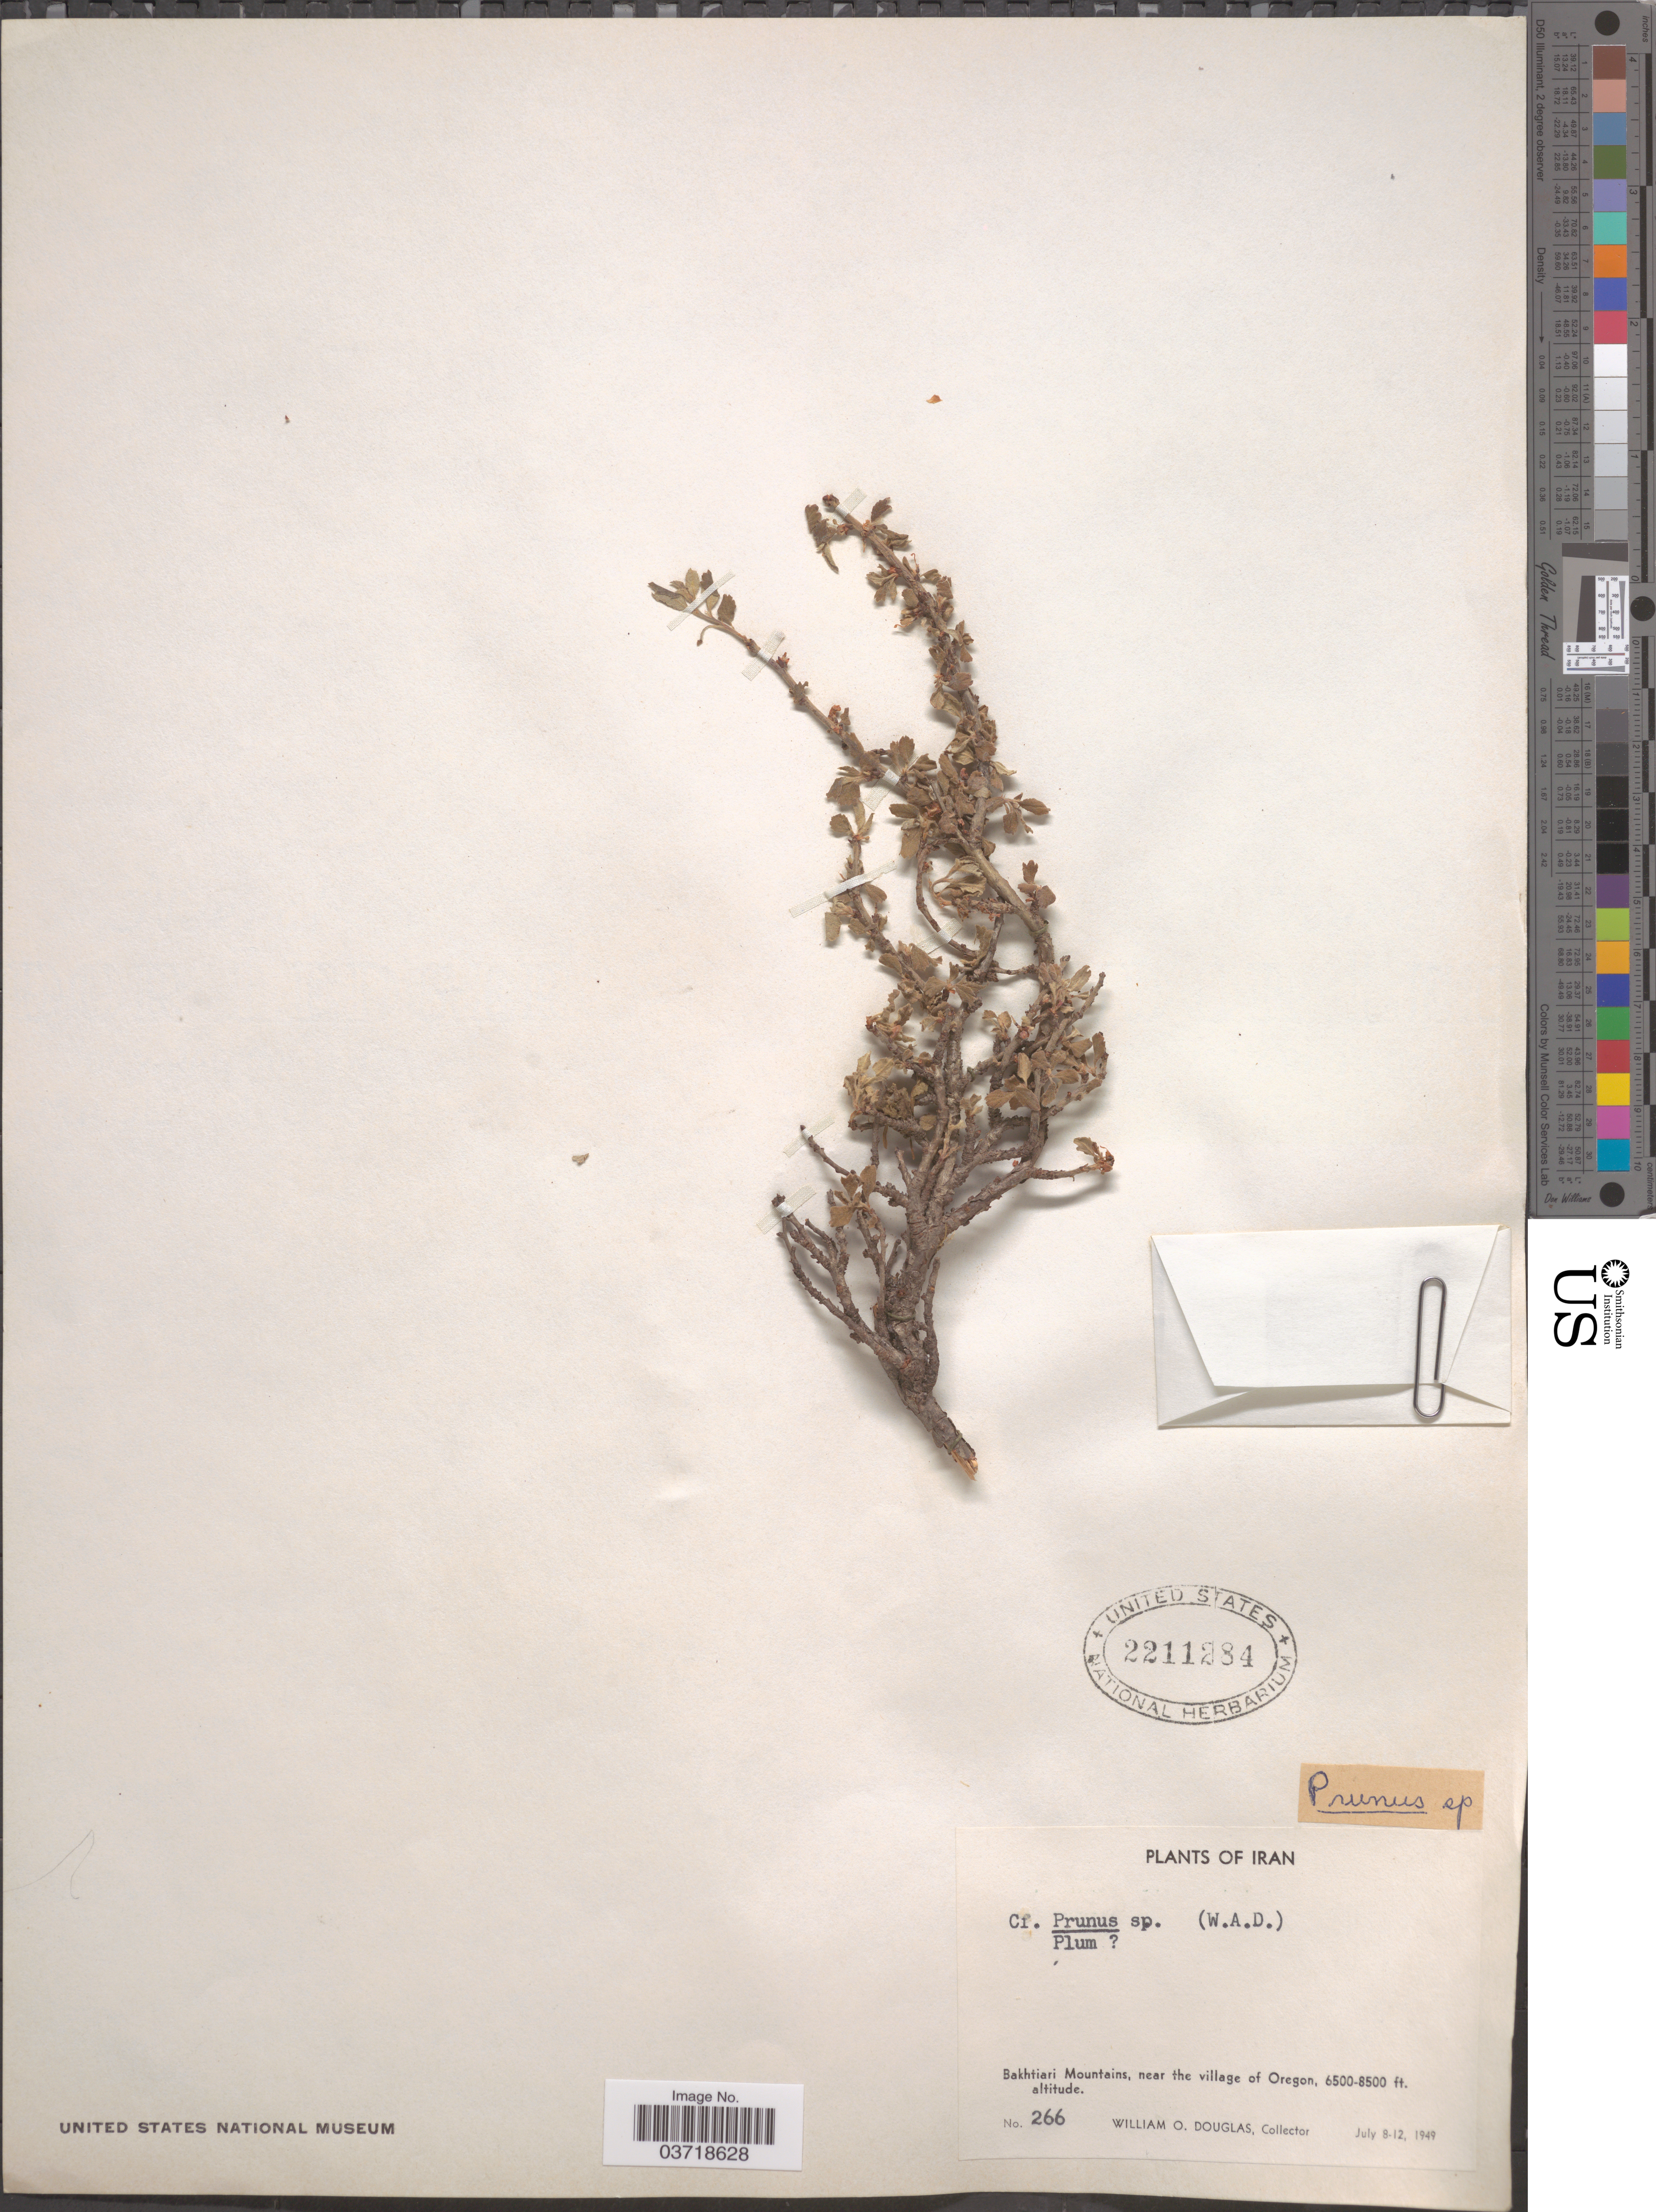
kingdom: Plantae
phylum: Tracheophyta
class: Magnoliopsida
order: Rosales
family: Rosaceae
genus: Prunus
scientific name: Prunus sp.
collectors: W. Douglas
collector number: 266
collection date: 1949-07-08/1949-07-12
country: Iran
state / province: Chahar Mahaal and Bakhtiari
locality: Bakhtiari Mountains, near the village of Oregon.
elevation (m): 6500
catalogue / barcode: US 2211284